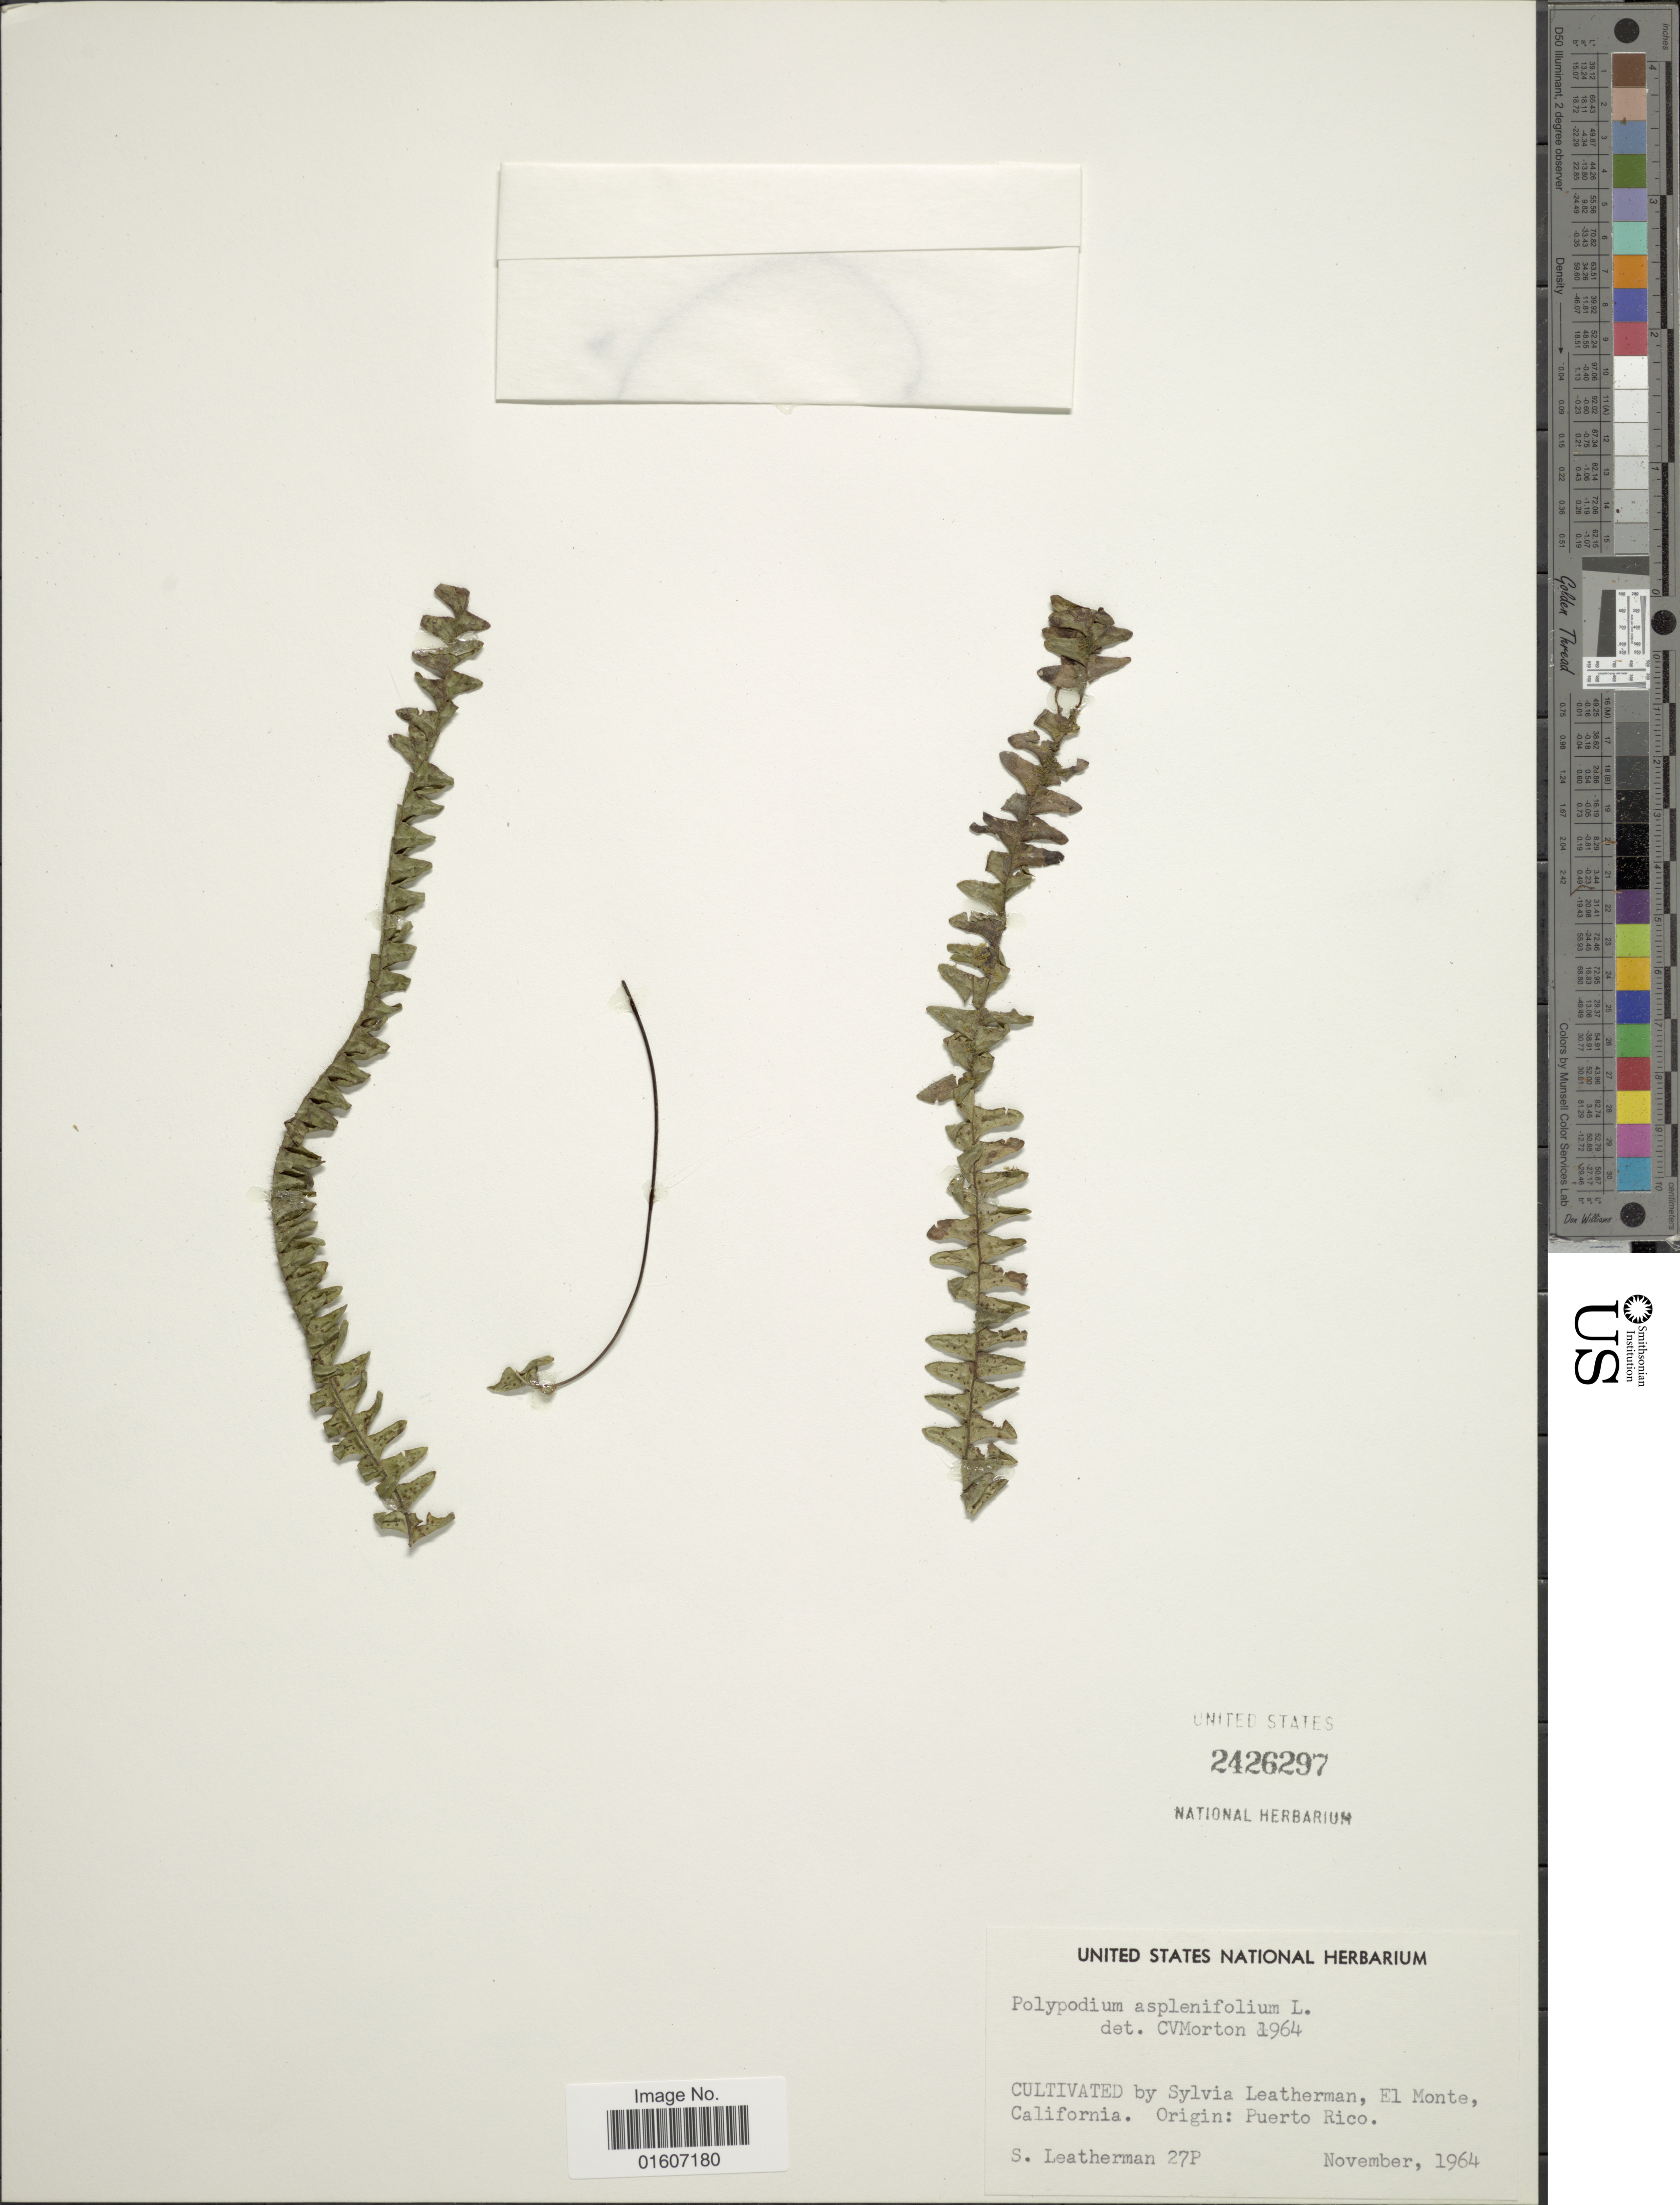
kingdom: Plantae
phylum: Tracheophyta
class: Polypodiopsida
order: Polypodiales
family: Polypodiaceae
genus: Terpsichore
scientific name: Terpsichore asplenifolia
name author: (L.) A.R. Sm.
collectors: S. Leatherman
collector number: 27P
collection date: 1964-11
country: United States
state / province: California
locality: El Monte, California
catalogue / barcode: US 2426297